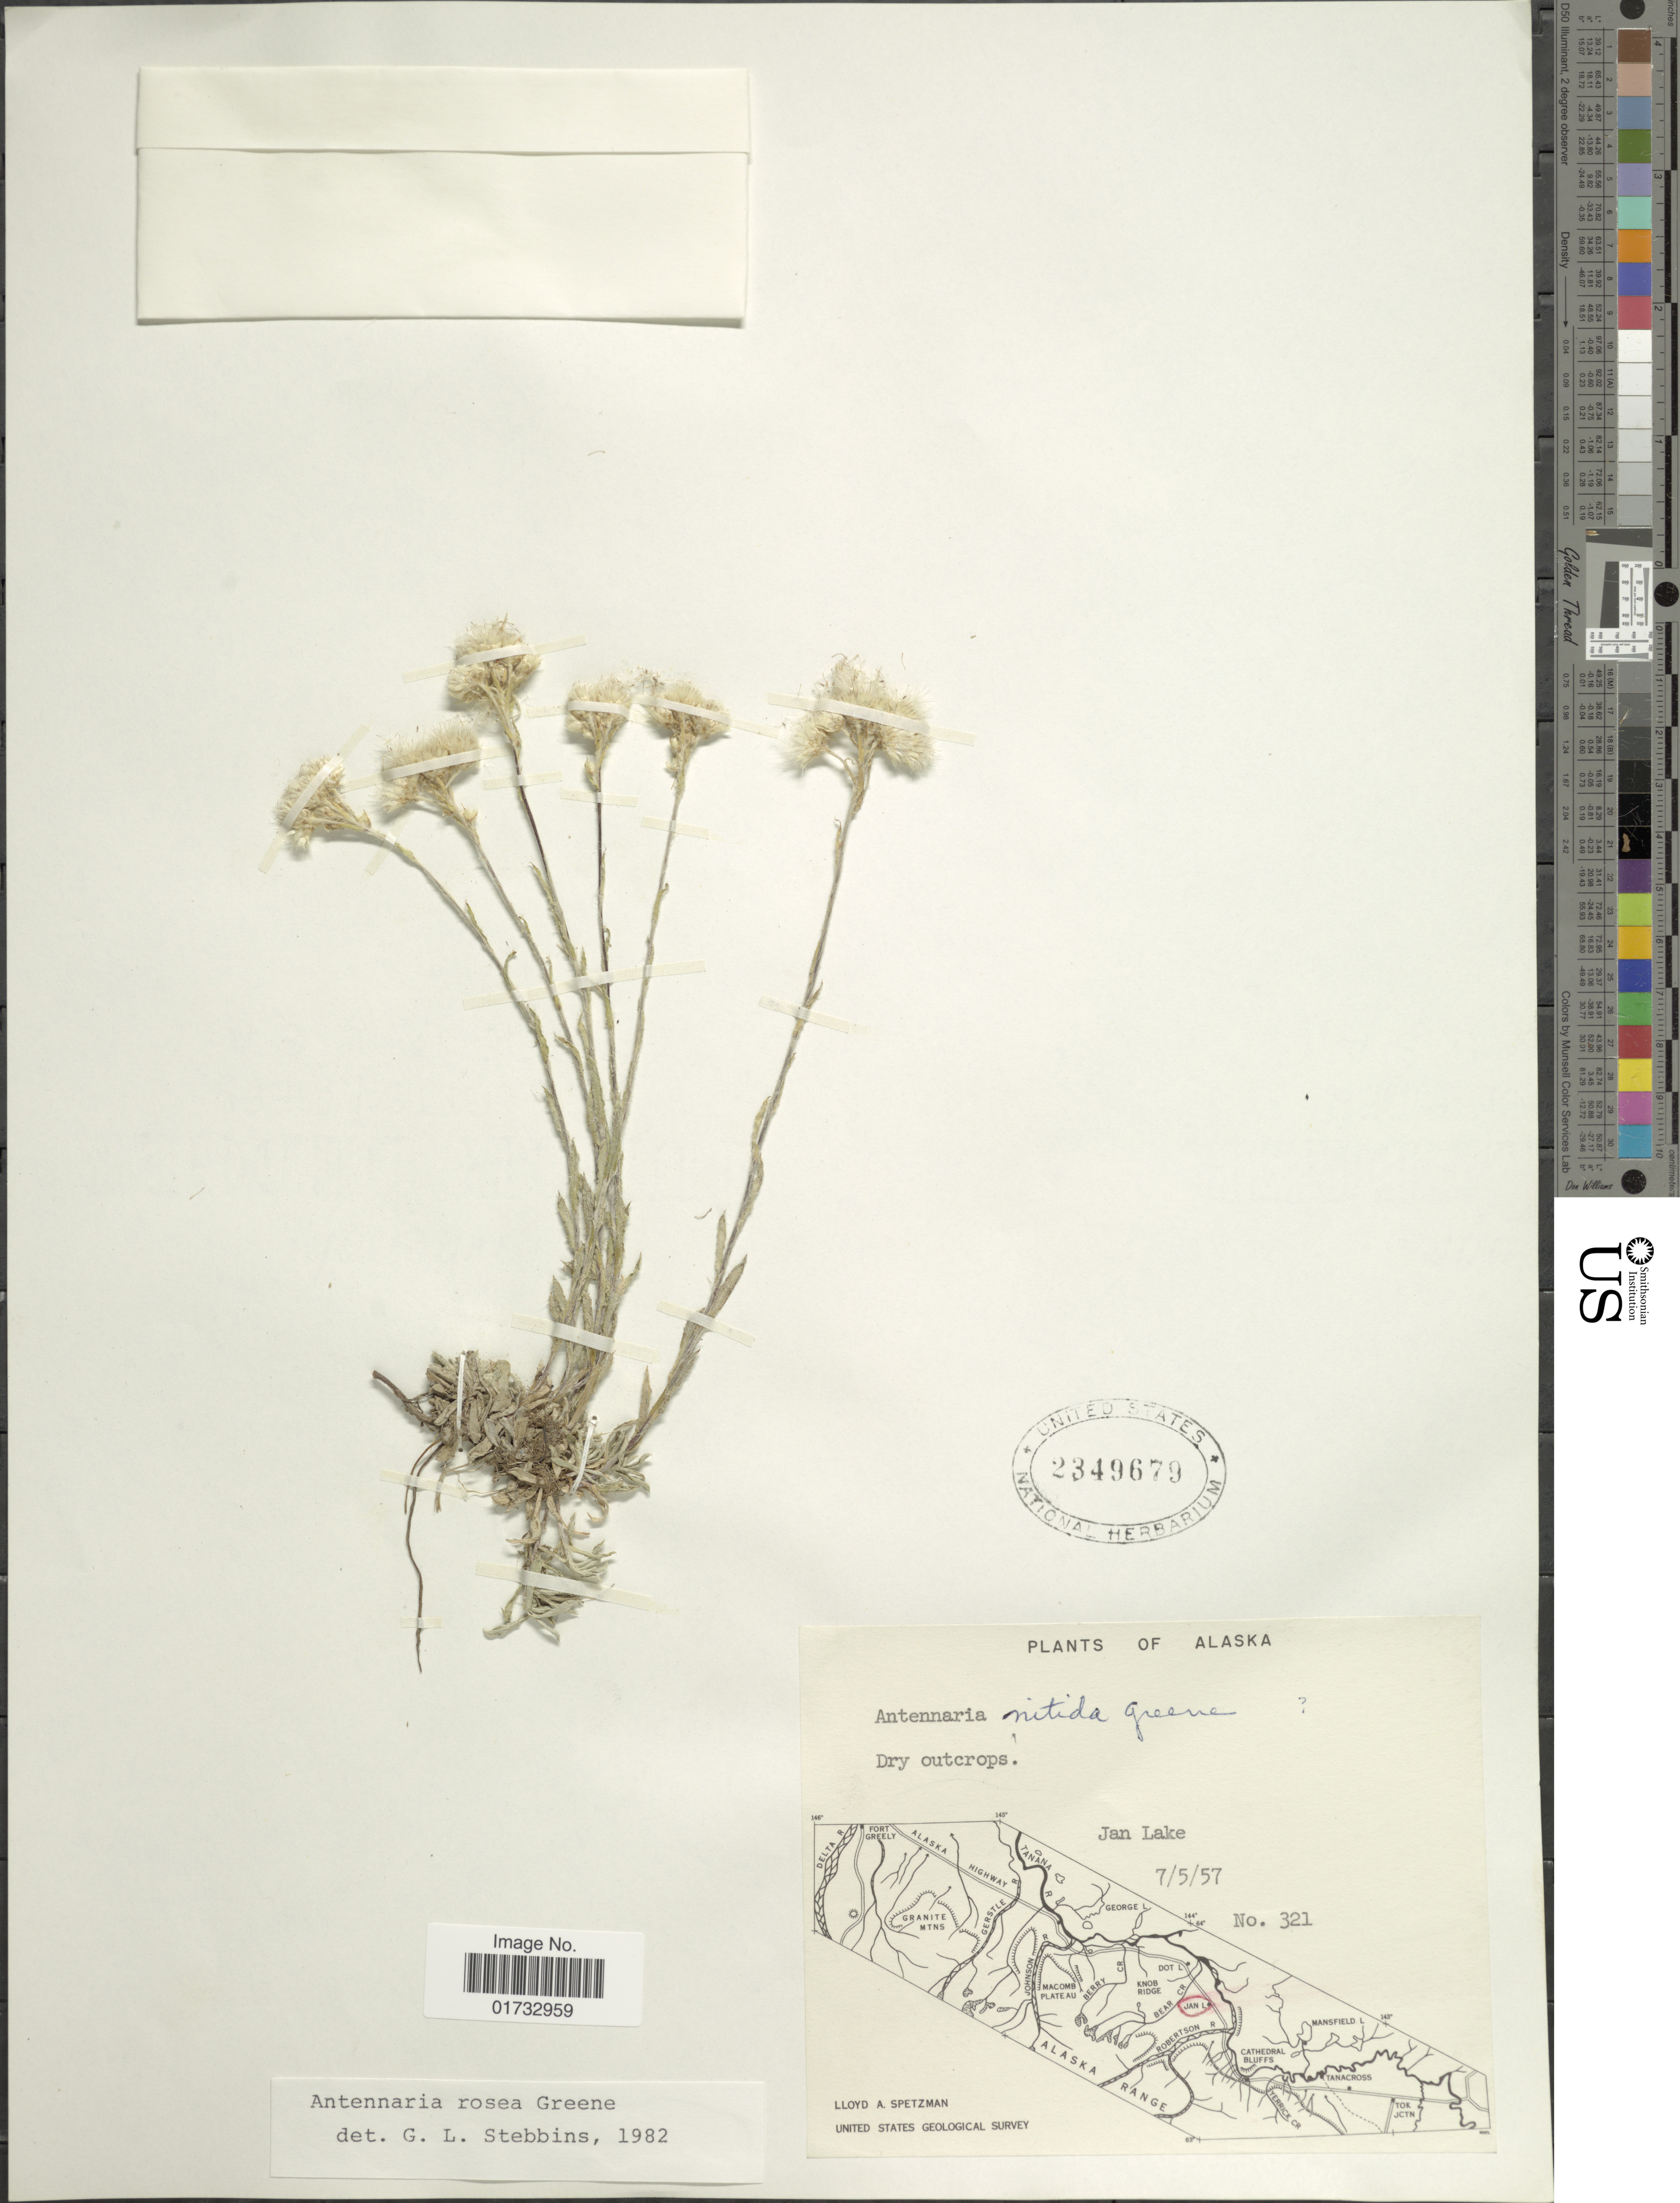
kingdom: Plantae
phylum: Tracheophyta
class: Magnoliopsida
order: Asterales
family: Asteraceae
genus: Antennaria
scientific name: Antennaria rosea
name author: Greene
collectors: L. Spetzman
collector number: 321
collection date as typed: Transcribed d/m/y: 5/7/57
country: United States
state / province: Alaska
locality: Dry outcrops, Jane Lake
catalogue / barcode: US 2349679